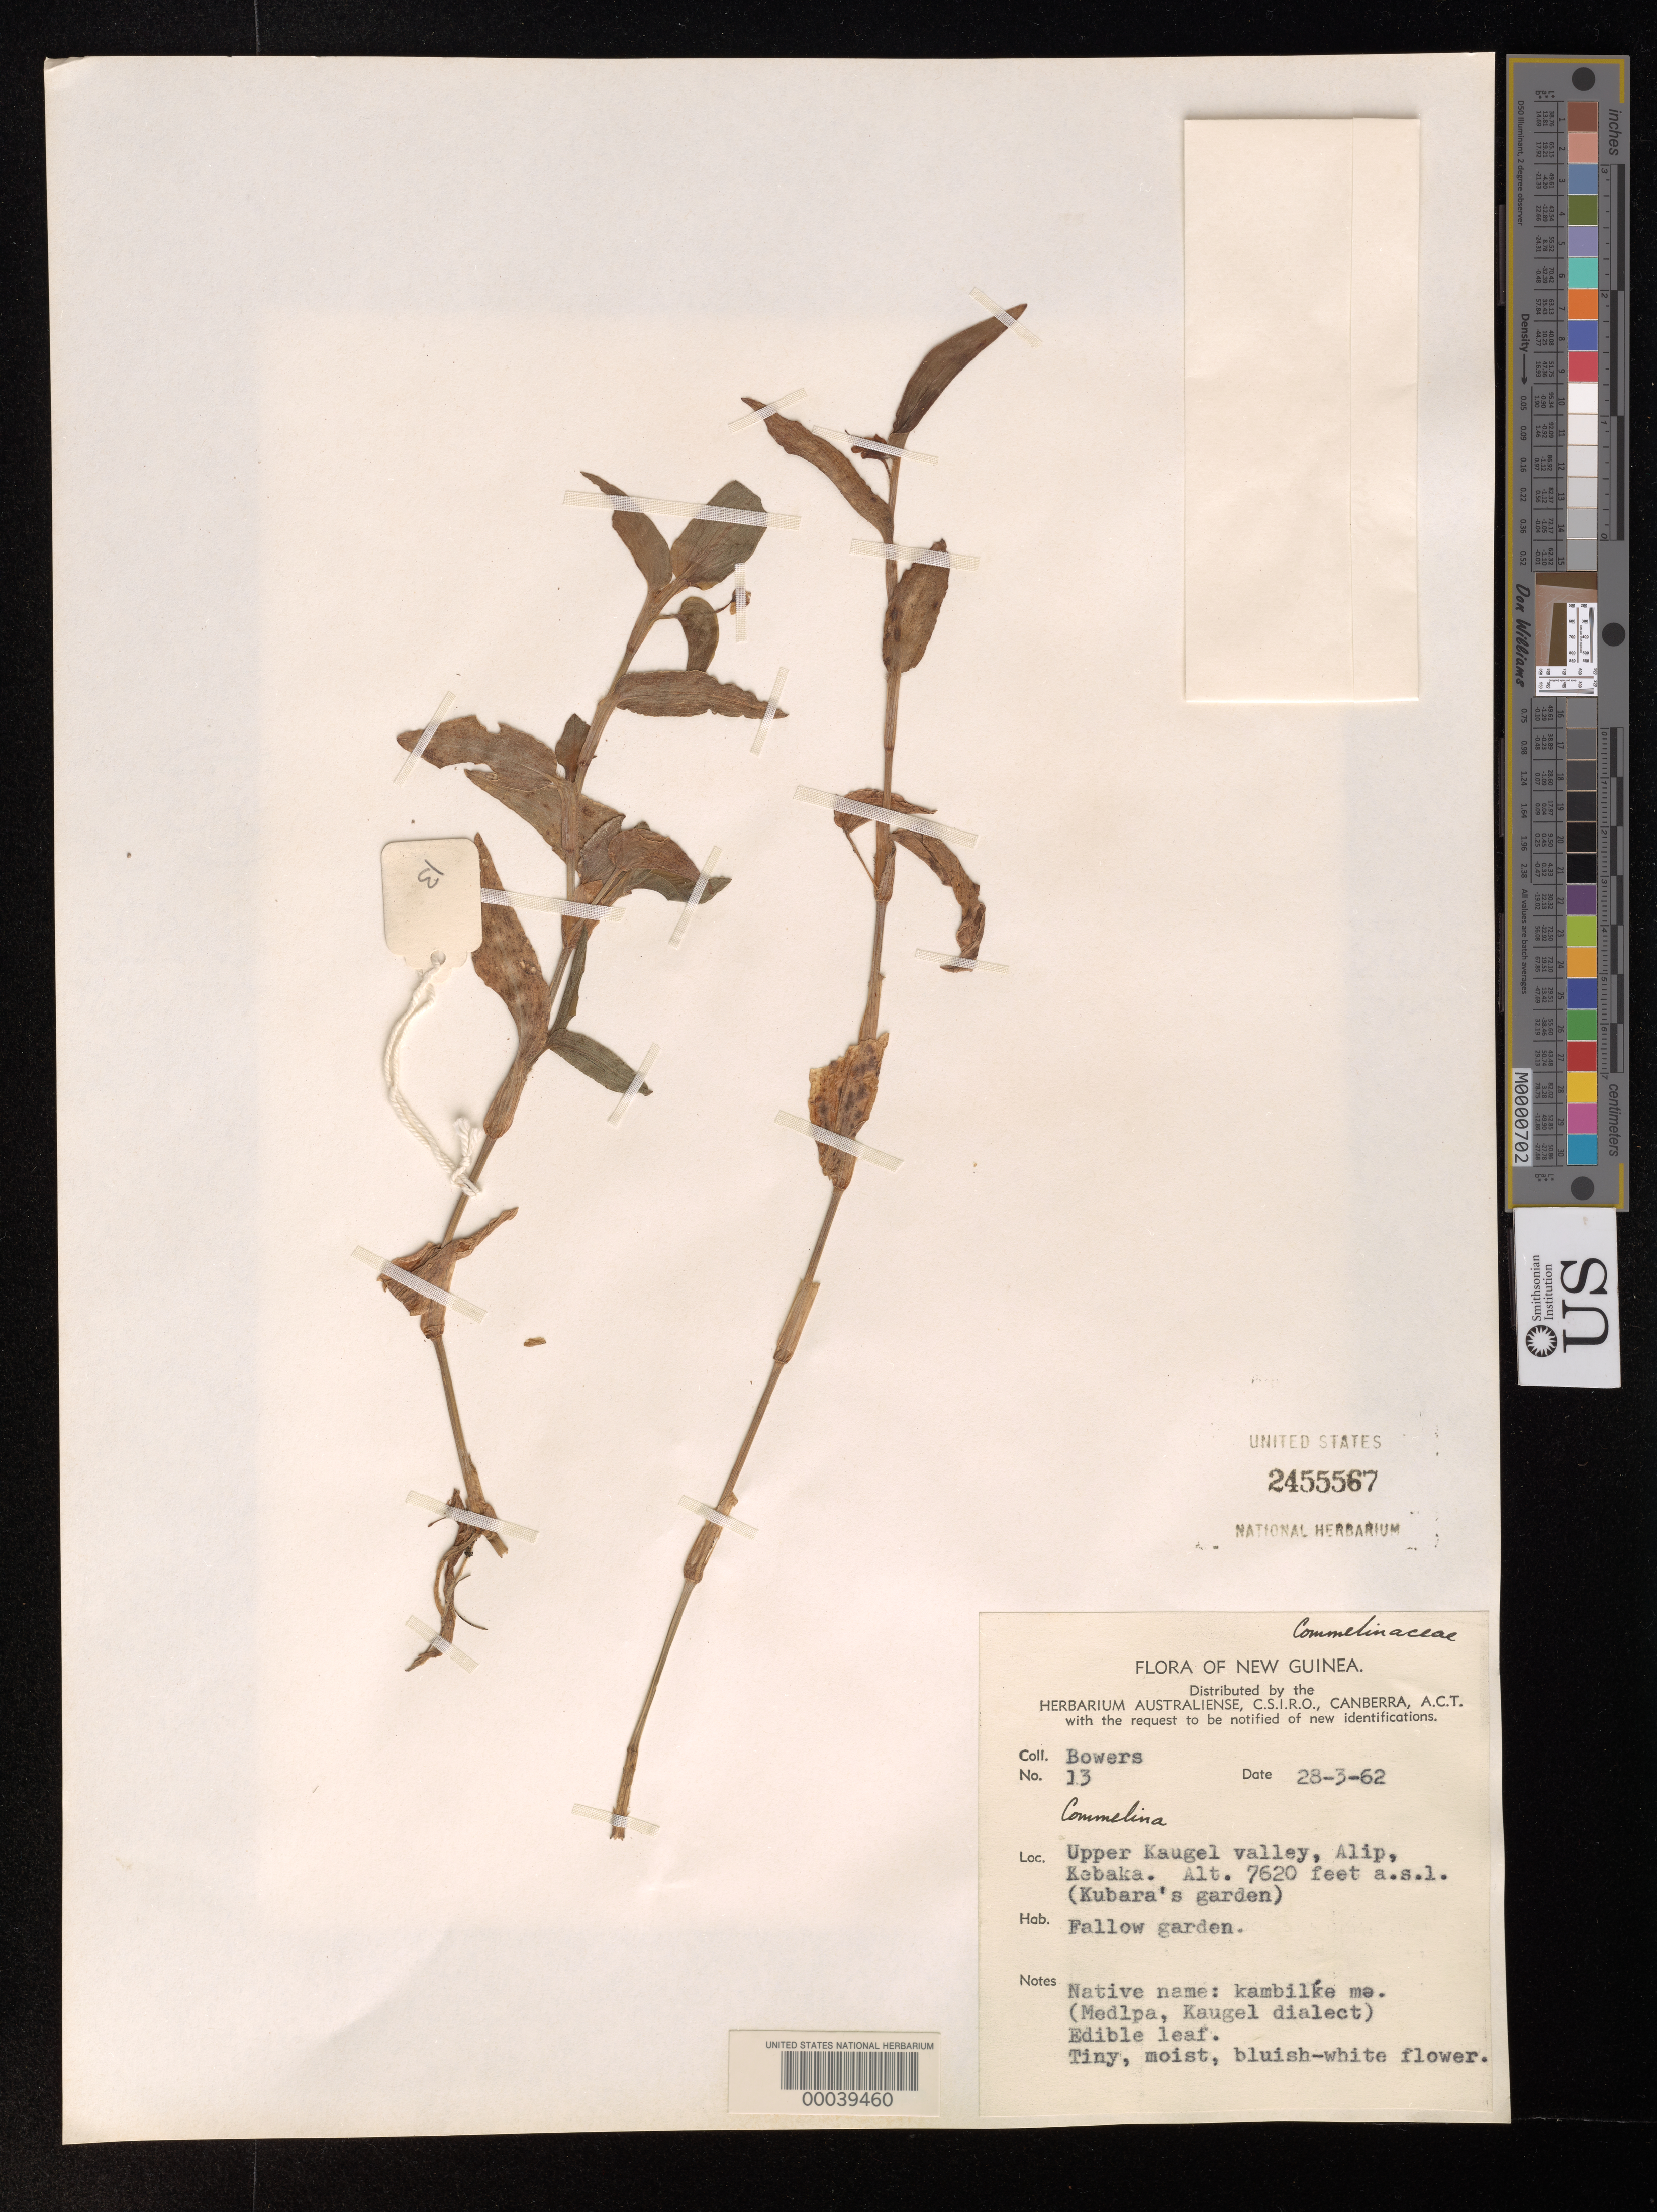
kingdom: Plantae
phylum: Tracheophyta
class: Liliopsida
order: Commelinales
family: Commelinaceae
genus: Commelina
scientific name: Commelina sp.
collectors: -. Bowers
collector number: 13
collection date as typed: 28 Mar 1962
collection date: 1962-03-28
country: Papua New Guinea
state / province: Western Highlands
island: New Guinea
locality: Kebaka, alip; upper kaugel valley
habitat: Fallow garden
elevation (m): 2324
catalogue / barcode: US 2455567